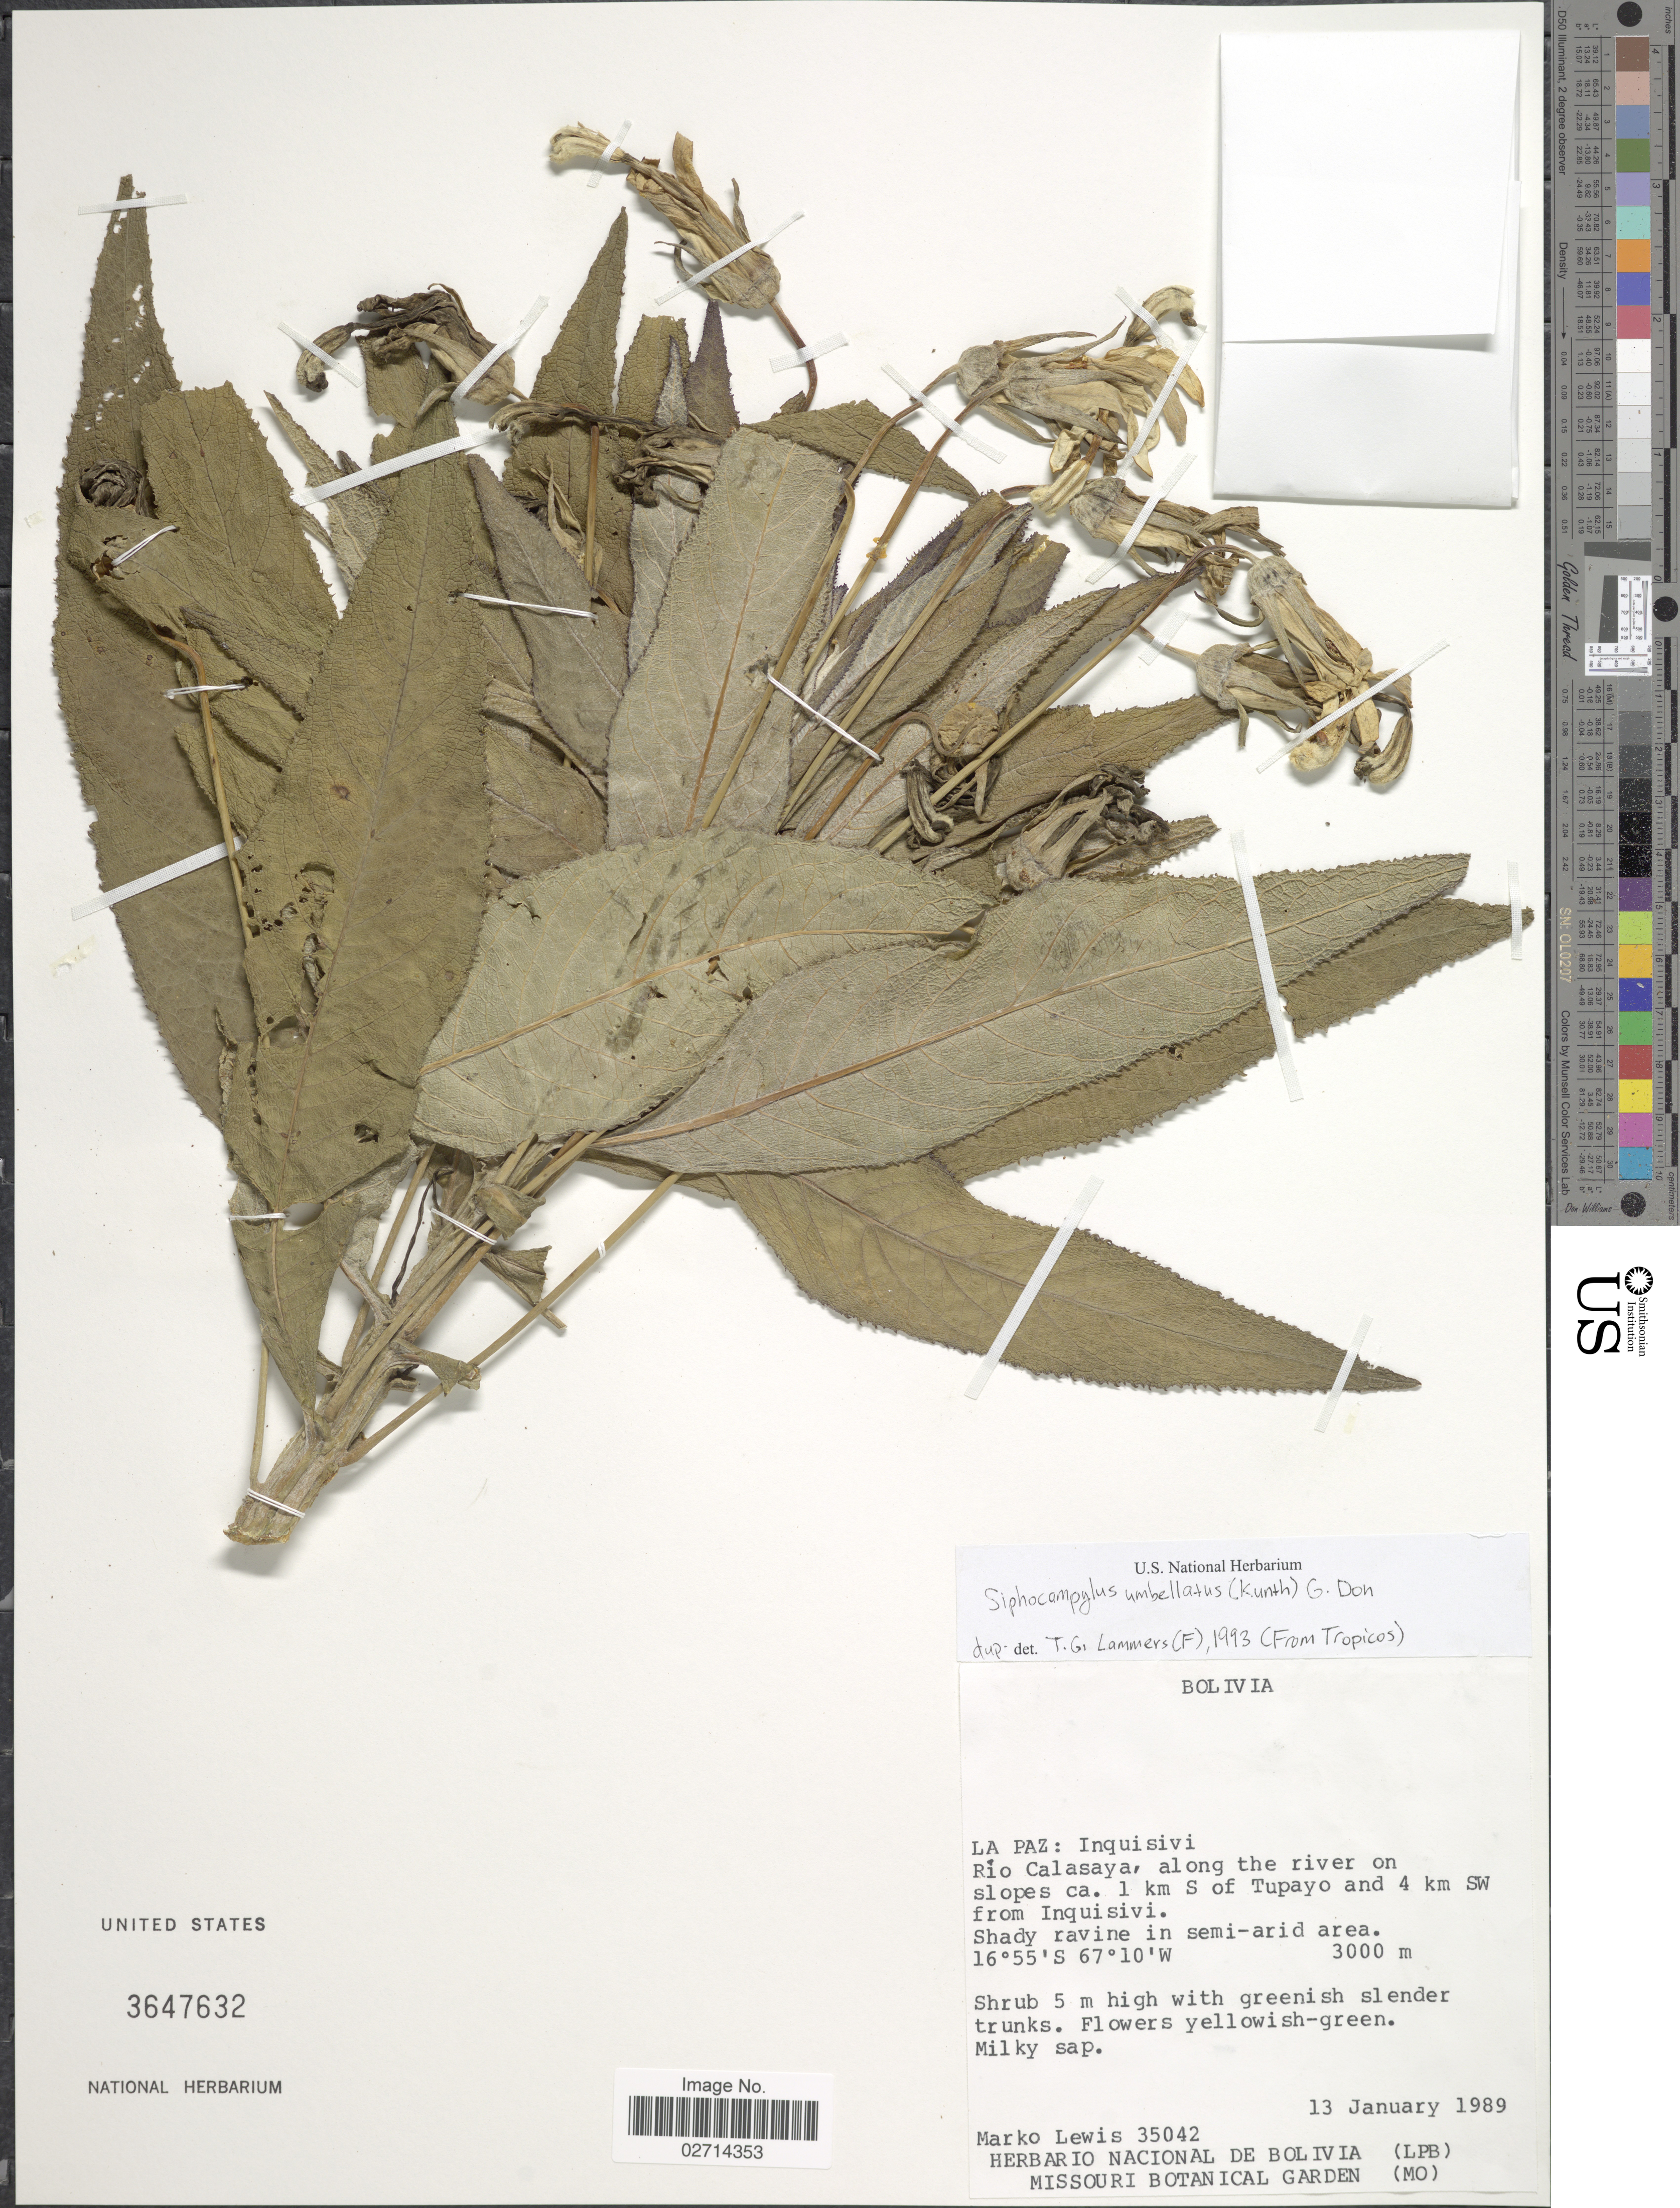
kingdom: Plantae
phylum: Tracheophyta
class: Magnoliopsida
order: Asterales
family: Campanulaceae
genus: Siphocampylus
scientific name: Siphocampylus umbellatus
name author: (Kunth) G. Don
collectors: M. A. Lewis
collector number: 35042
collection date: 1989-01-13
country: Bolivia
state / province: La Paz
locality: Inquisivi, Rio Calasaya, along the river on slopes ca. 1 km S of Tupayo and 4 km SW from Inquisivi, shady ravine in semi-arid area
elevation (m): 3000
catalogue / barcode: US 3647632